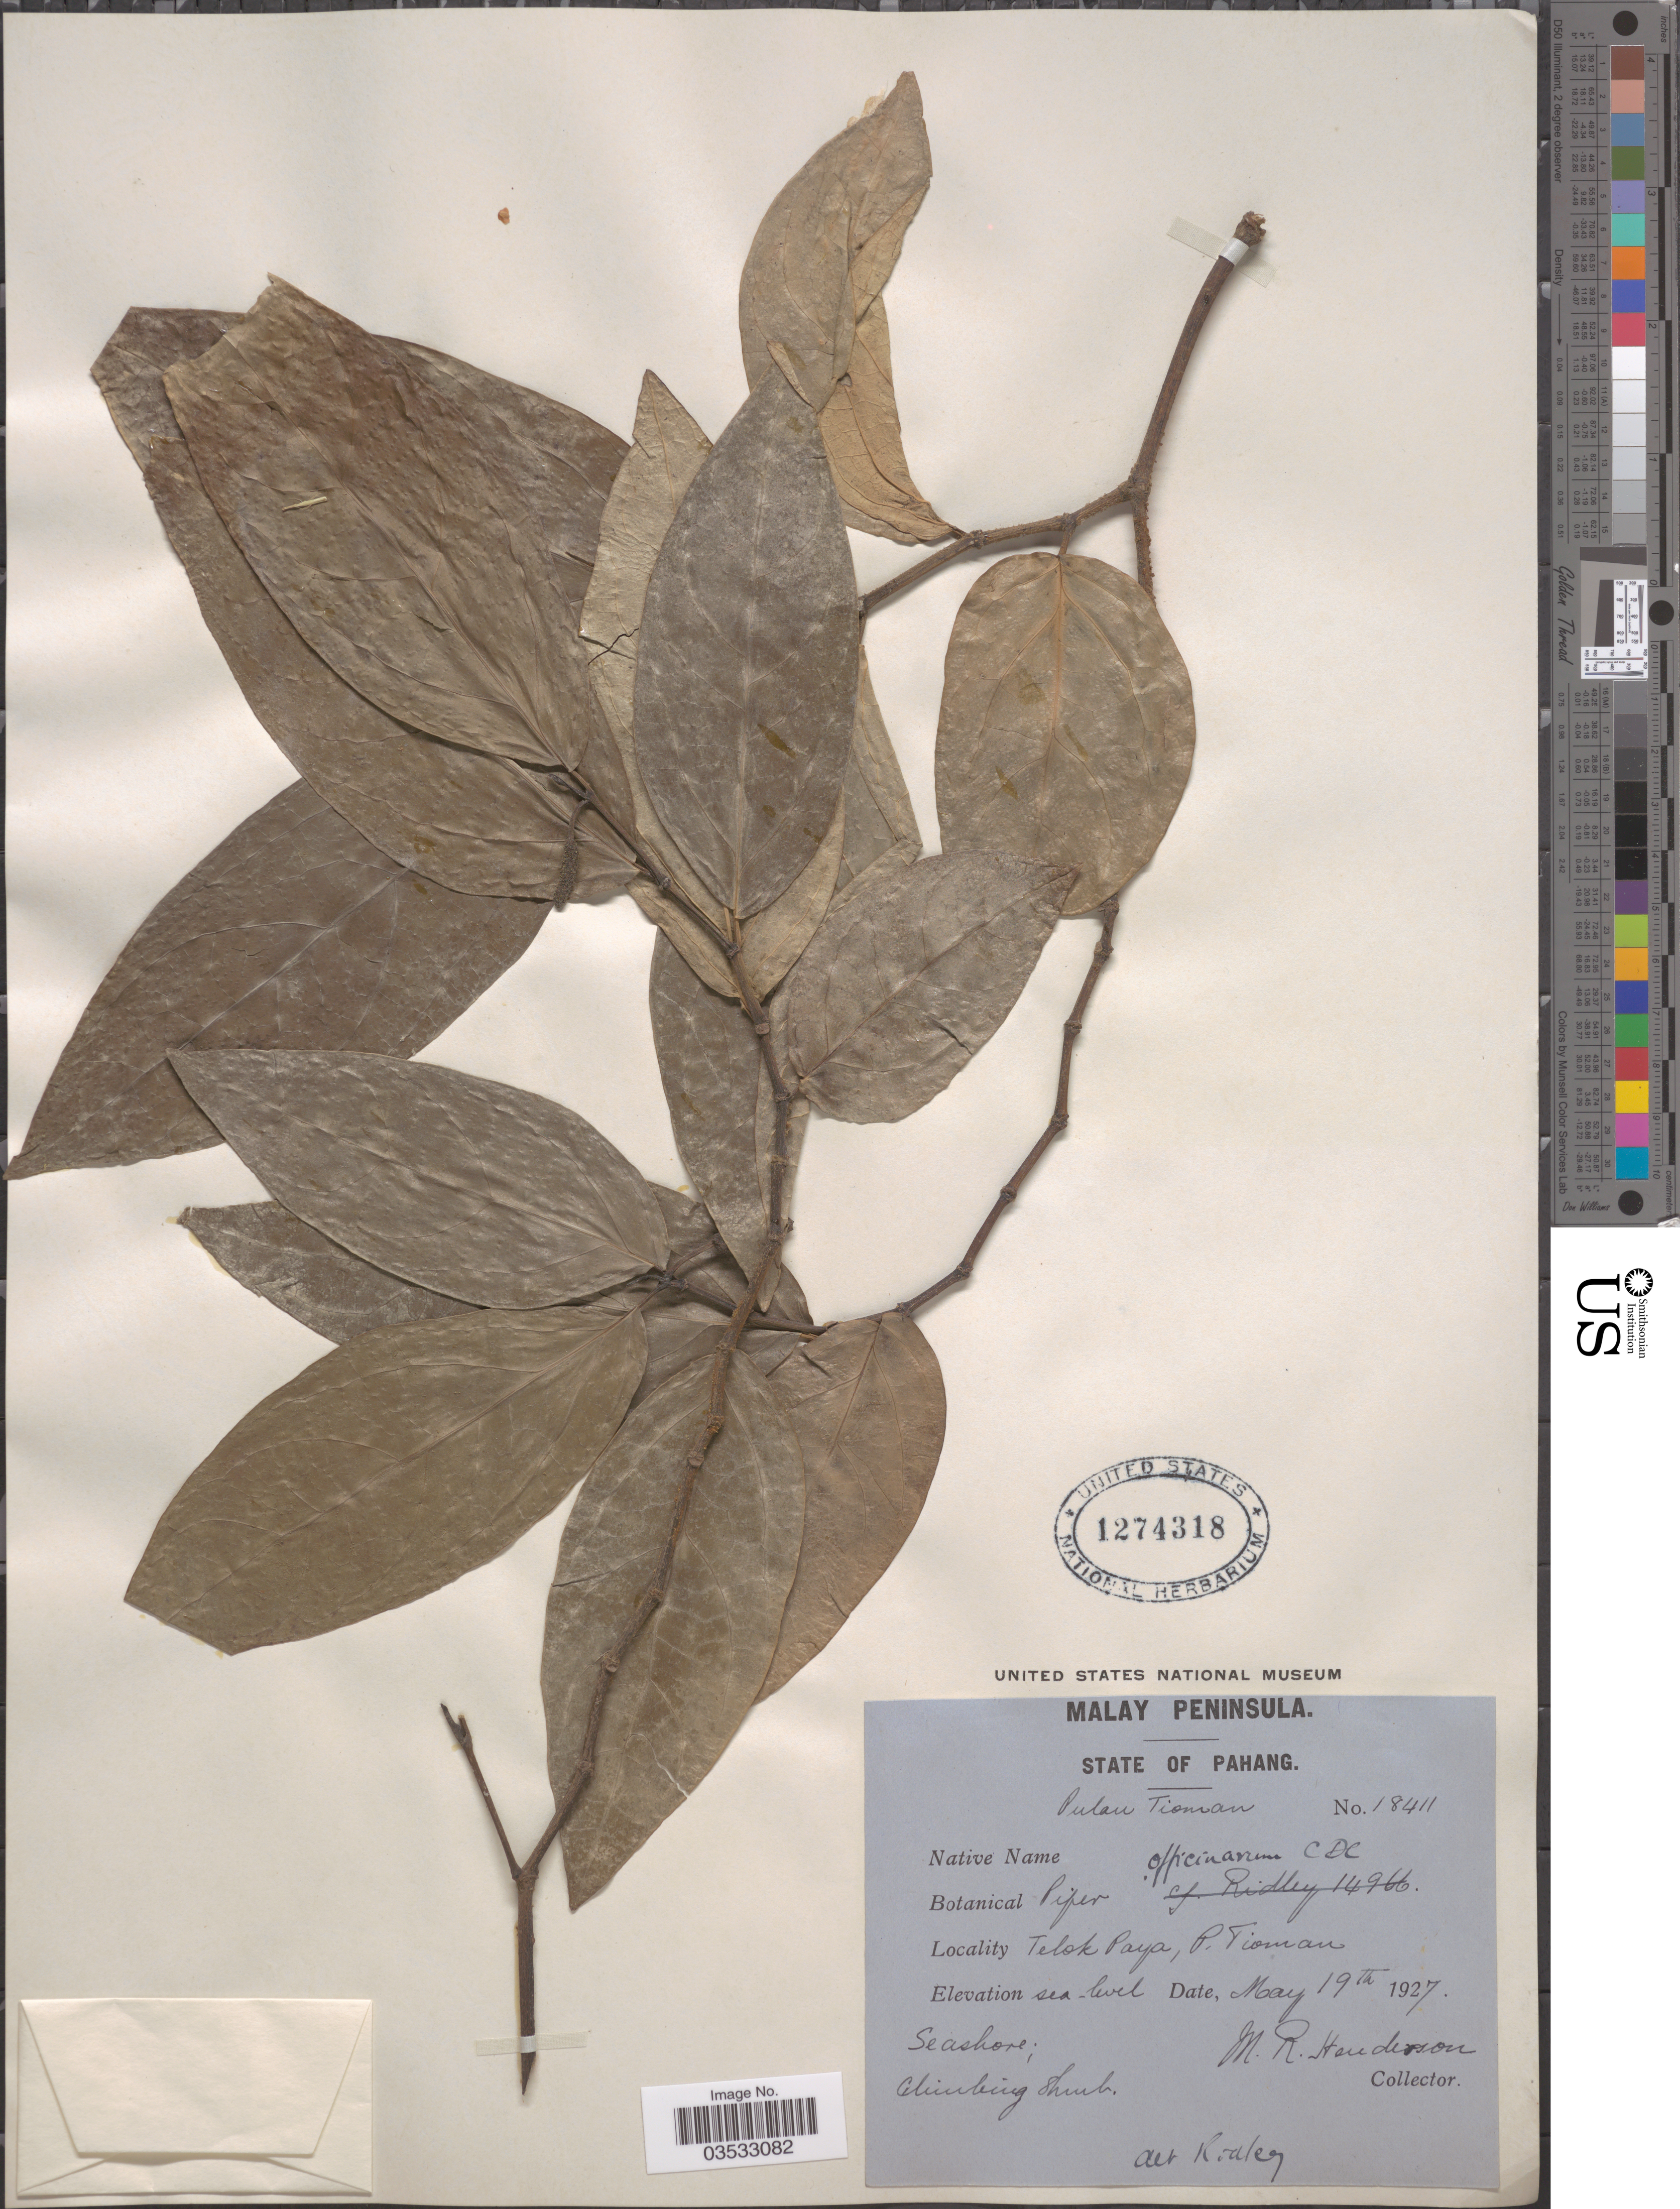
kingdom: Plantae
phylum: Tracheophyta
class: Magnoliopsida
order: Piperales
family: Piperaceae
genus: Piper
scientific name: Piper officinarum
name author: DC.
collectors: M. Henderson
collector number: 18411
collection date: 1927-05-19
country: Malaysia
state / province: Pahang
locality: Pulau Tioman. Telok Paya, P. Tioman.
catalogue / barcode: US 1274318